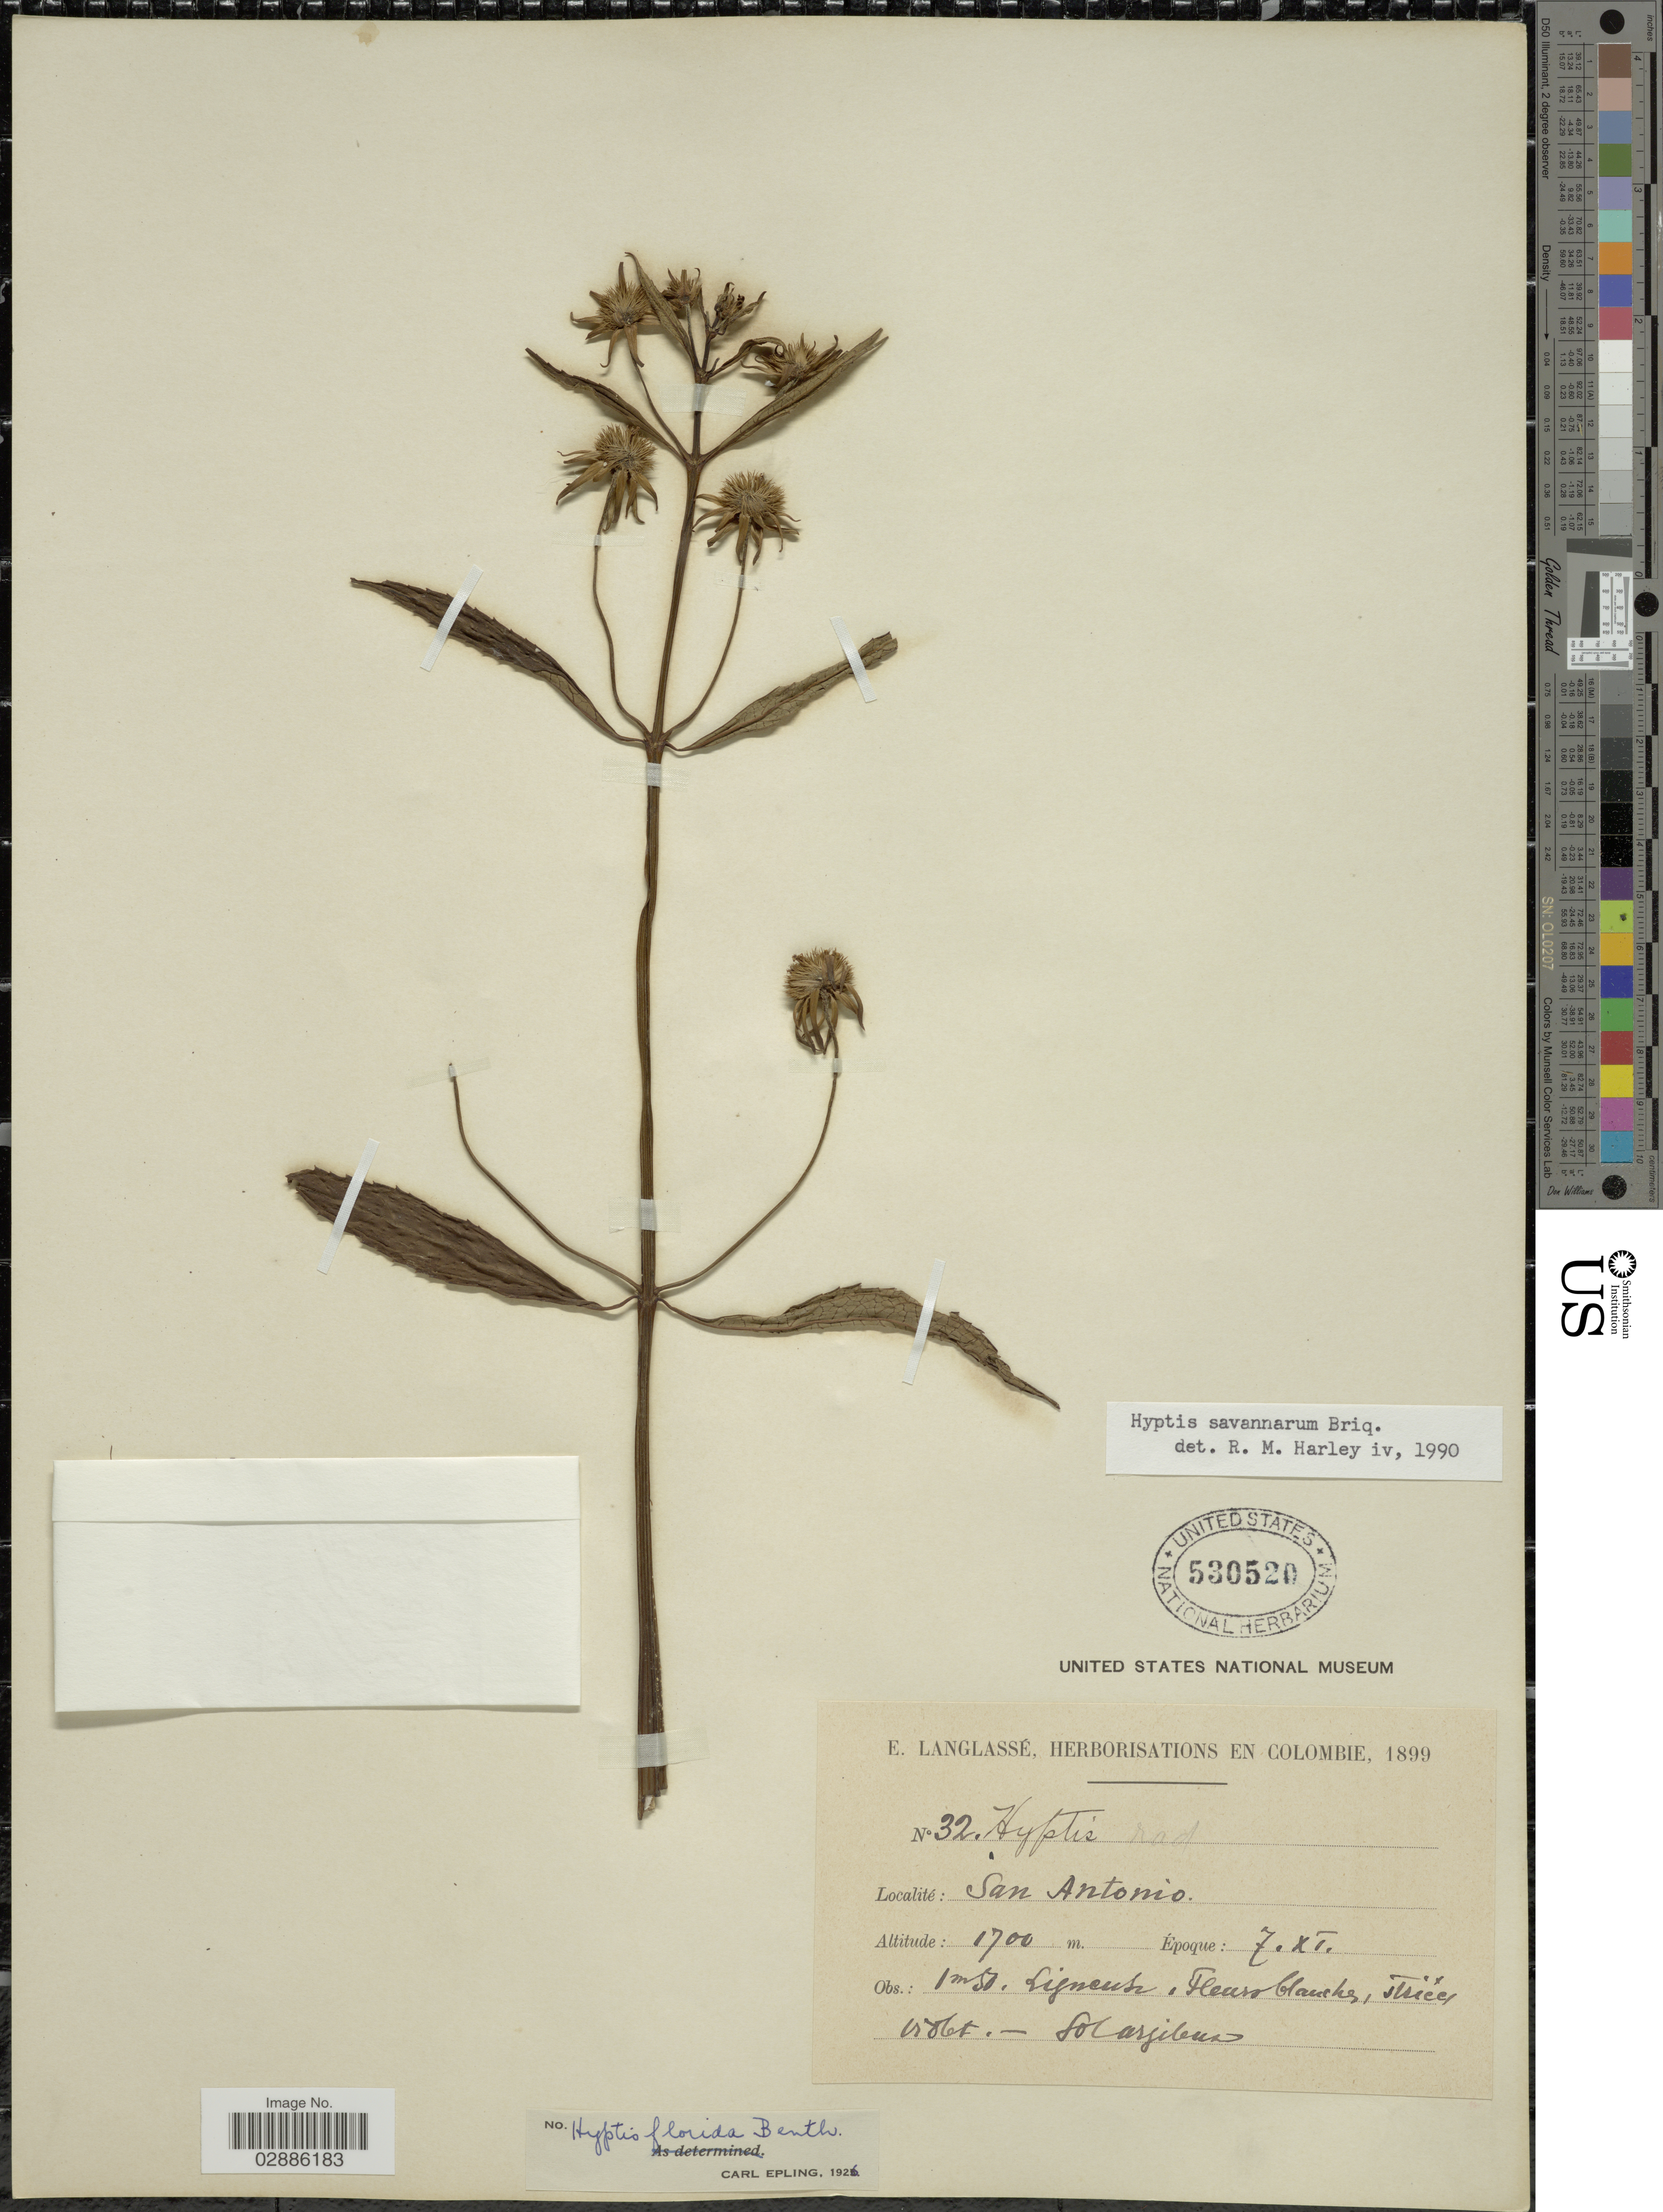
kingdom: Plantae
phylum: Tracheophyta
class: Magnoliopsida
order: Lamiales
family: Lamiaceae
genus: Hyptis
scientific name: Hyptis savannarum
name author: Briq.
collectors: E. Langlassé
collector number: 32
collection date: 1899-11-07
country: Colombia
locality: San Antonio.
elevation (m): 1700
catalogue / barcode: US 530520